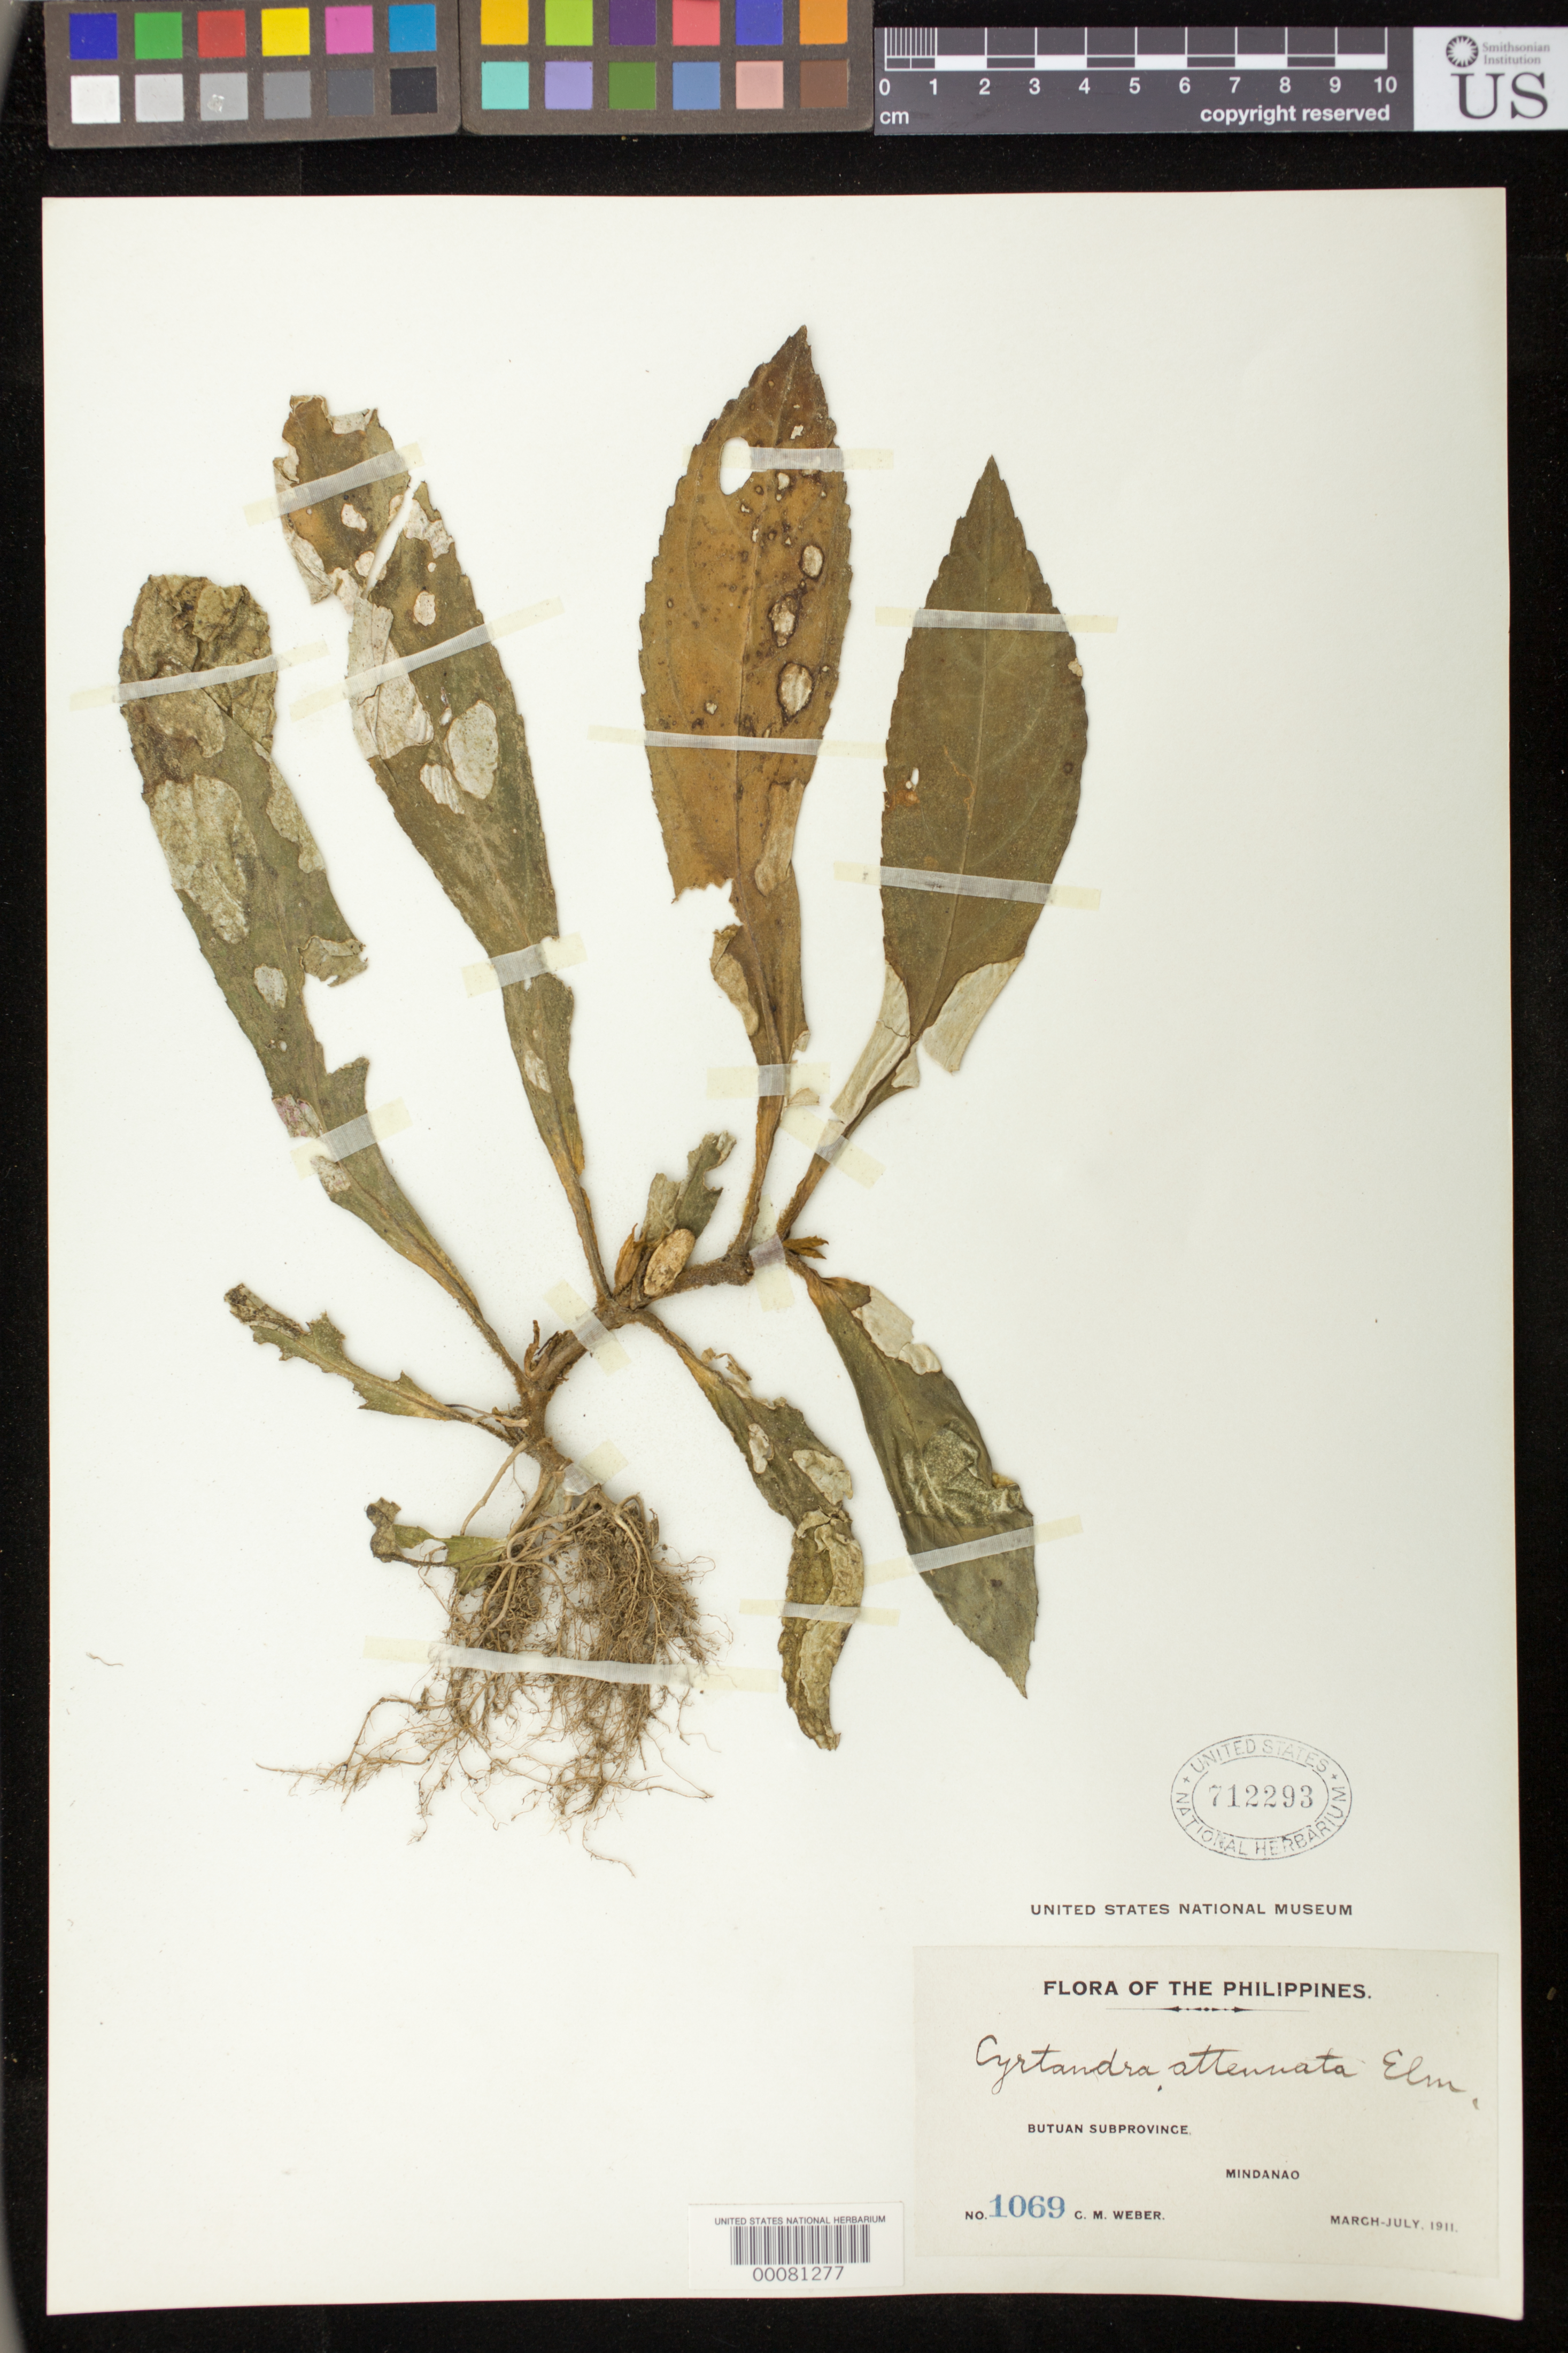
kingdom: Plantae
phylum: Tracheophyta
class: Magnoliopsida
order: Lamiales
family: Gesneriaceae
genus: Cyrtandra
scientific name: Cyrtandra attenuata G.W. Gillett, nom. illeg.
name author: G.W. Gillett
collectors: C. M. Weber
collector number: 1069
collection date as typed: Mar-Jul 1911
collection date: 1911-03/1911-07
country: Philippines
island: Mindanao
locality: Agusan del norte, Butuan subprovince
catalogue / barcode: US 712293